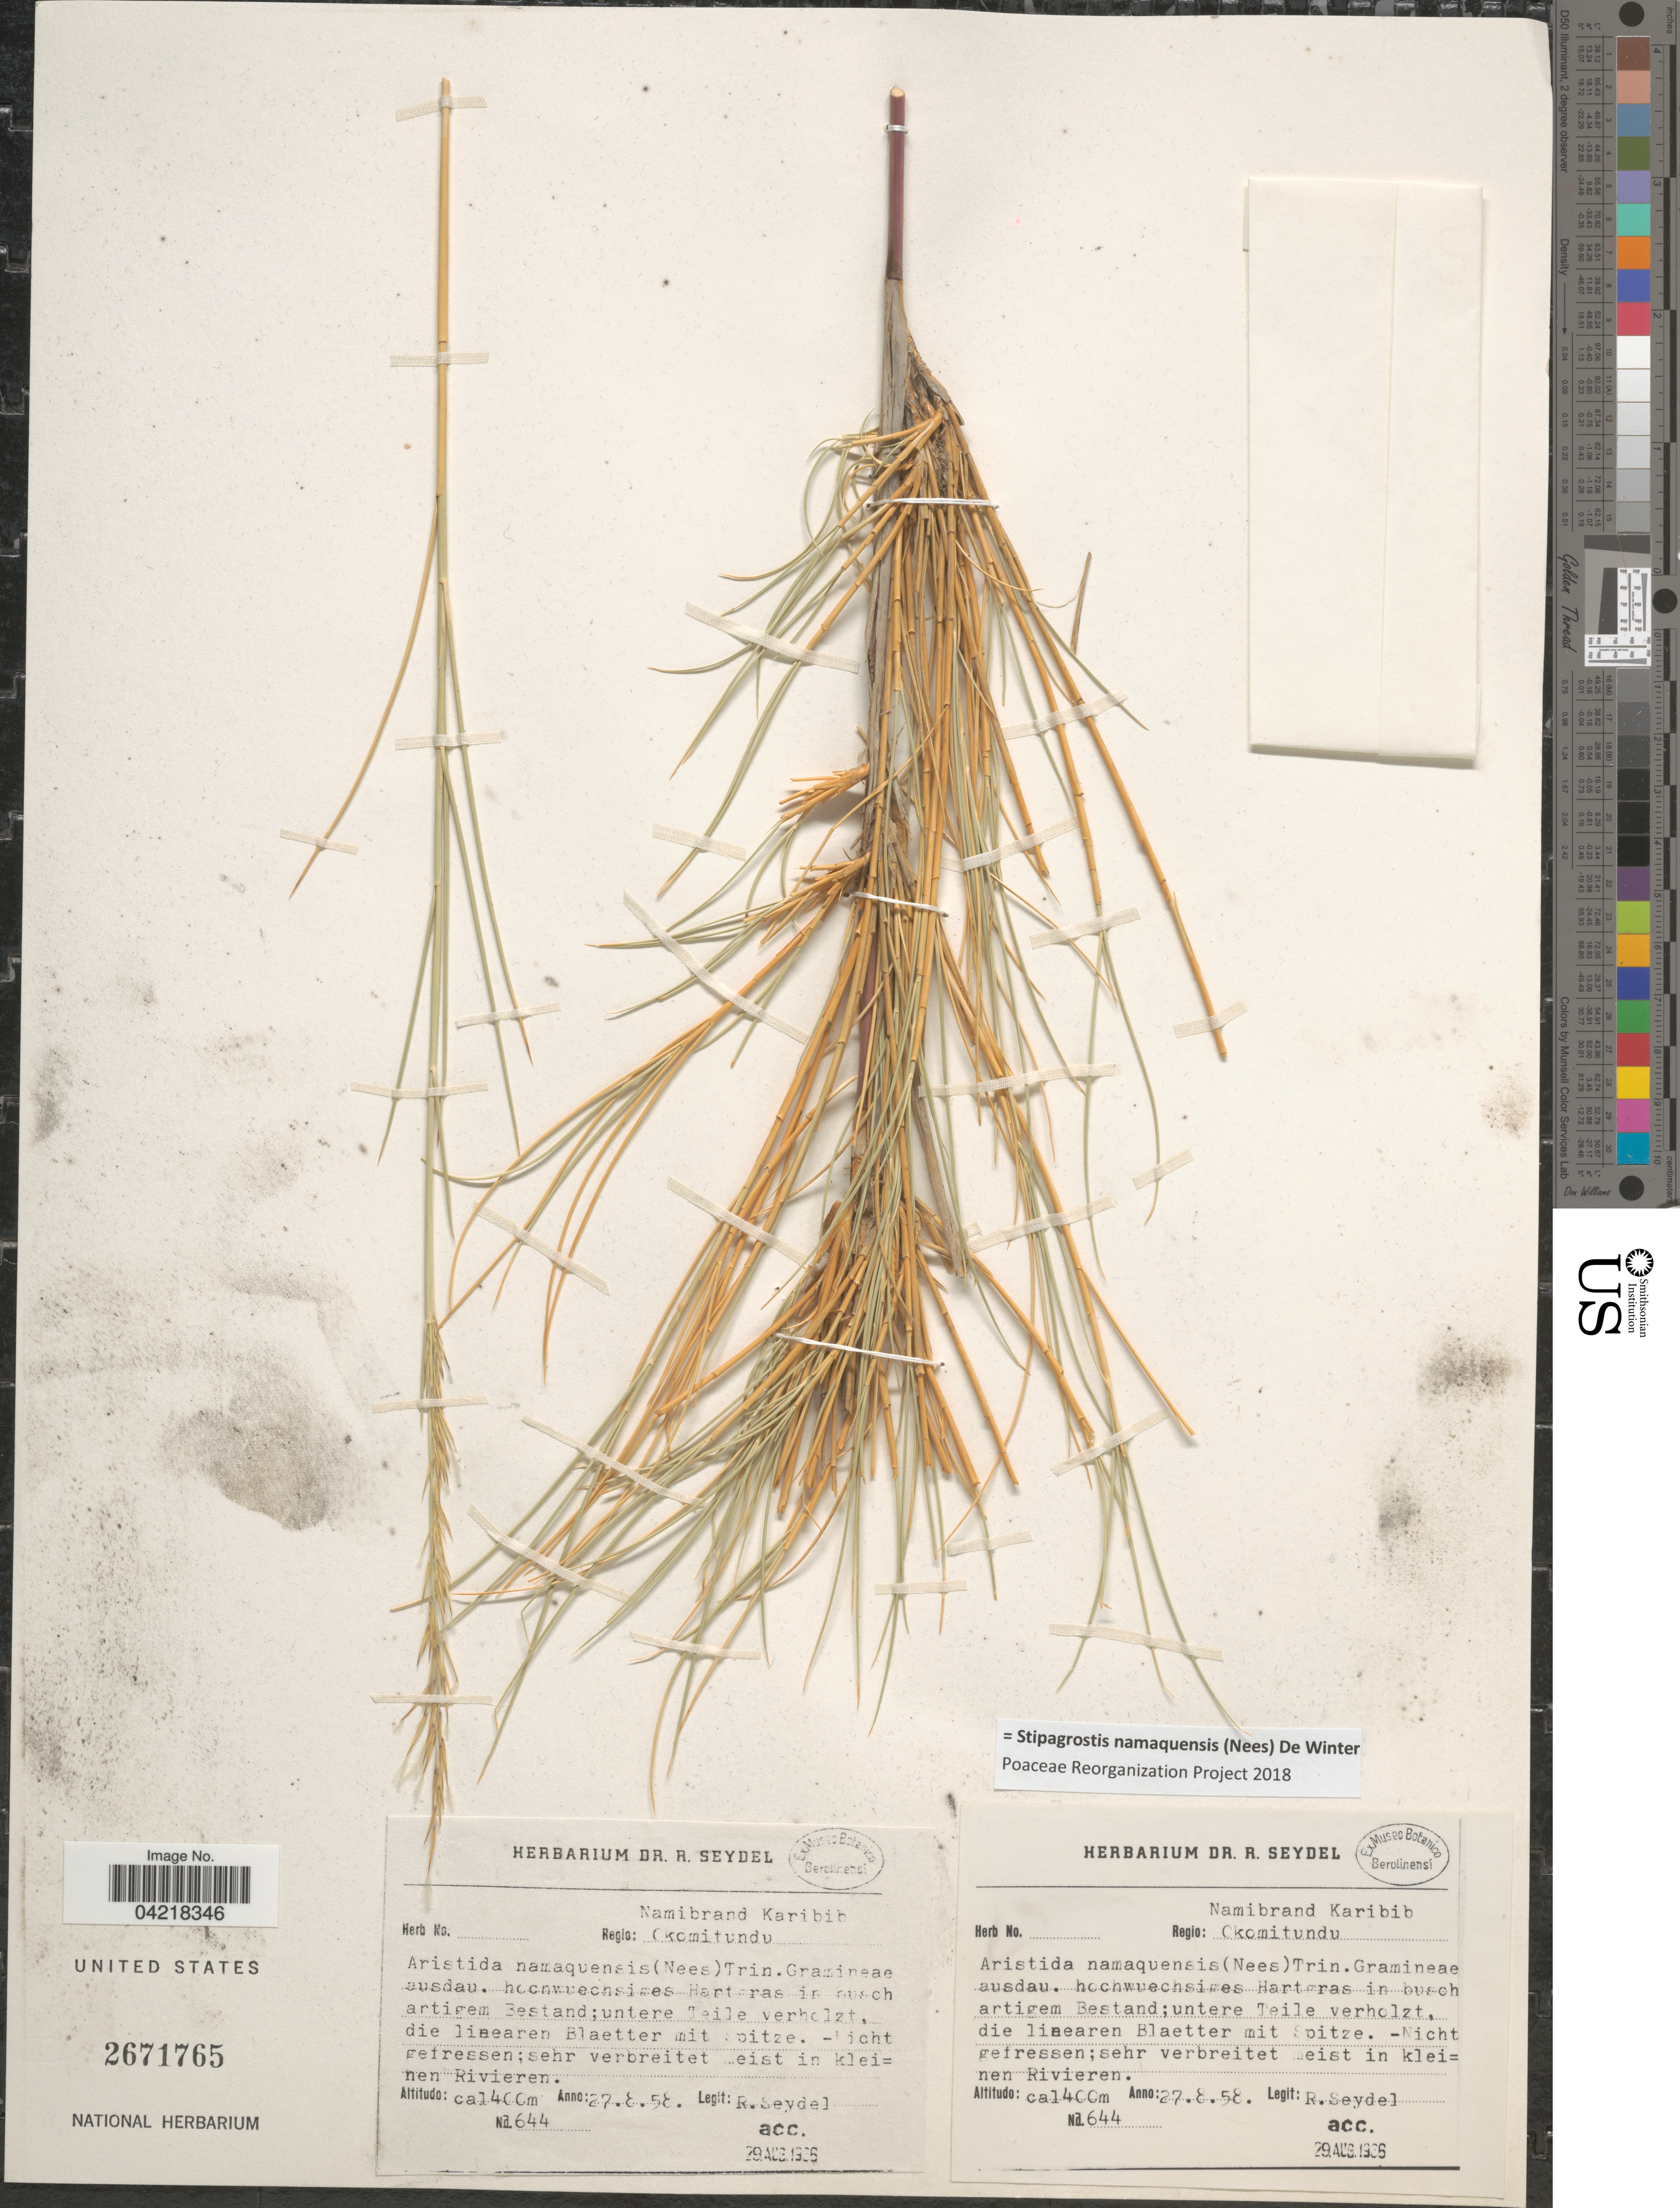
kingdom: Plantae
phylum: Tracheophyta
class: Liliopsida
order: Poales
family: Poaceae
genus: Stipagrostis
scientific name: Stipagrostis namaquensis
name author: (Nees) De Winter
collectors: R. Seydel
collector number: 644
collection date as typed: Transcribed d/m/y: 27/8/58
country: Namibia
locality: Regio: Namibrand Karibib. Okomitundu. Nicht gefressen; sehr verbreitet eist in kleinen Rivieren.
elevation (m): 1400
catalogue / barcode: US 2671765